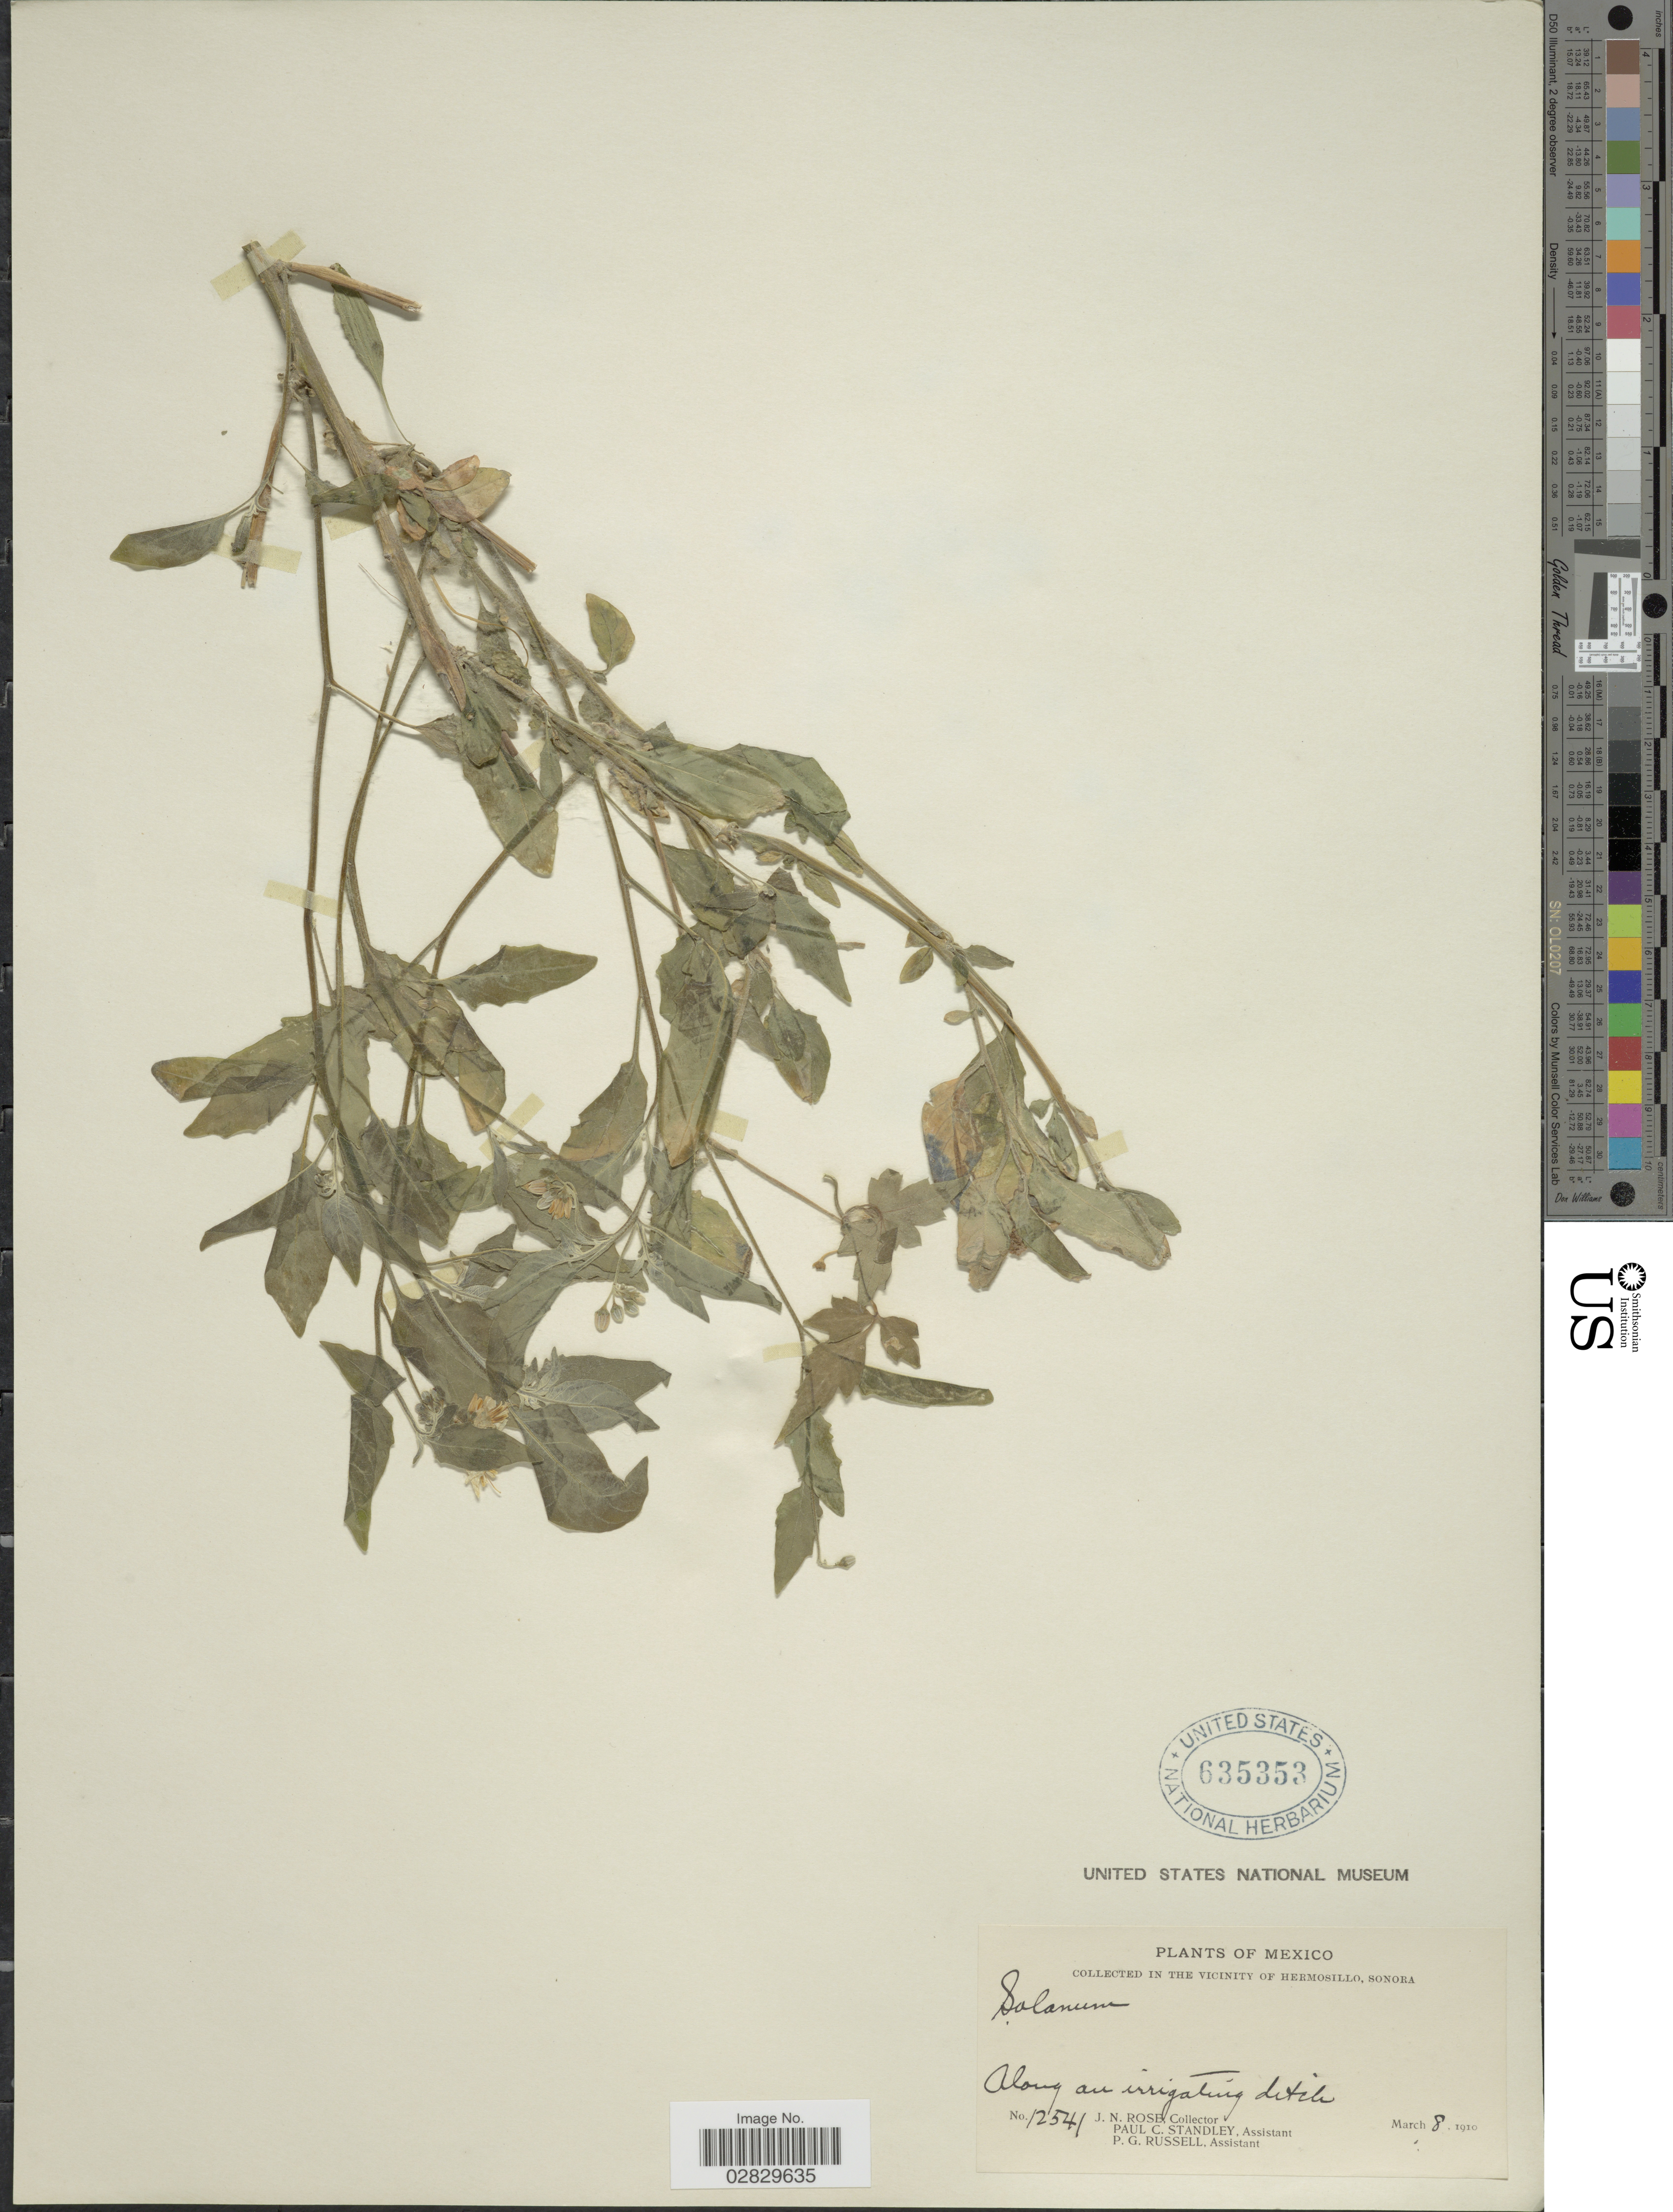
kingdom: Plantae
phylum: Tracheophyta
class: Magnoliopsida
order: Solanales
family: Solanaceae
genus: Solanum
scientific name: Solanum douglasii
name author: Dunal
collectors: J. N. Rose, P. C. Standley & P. G. Russell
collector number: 12541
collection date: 1910-03-08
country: Mexico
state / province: Sonora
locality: In the vicinity of Hermosillo. Along an irrigating ditch.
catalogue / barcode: US 635353